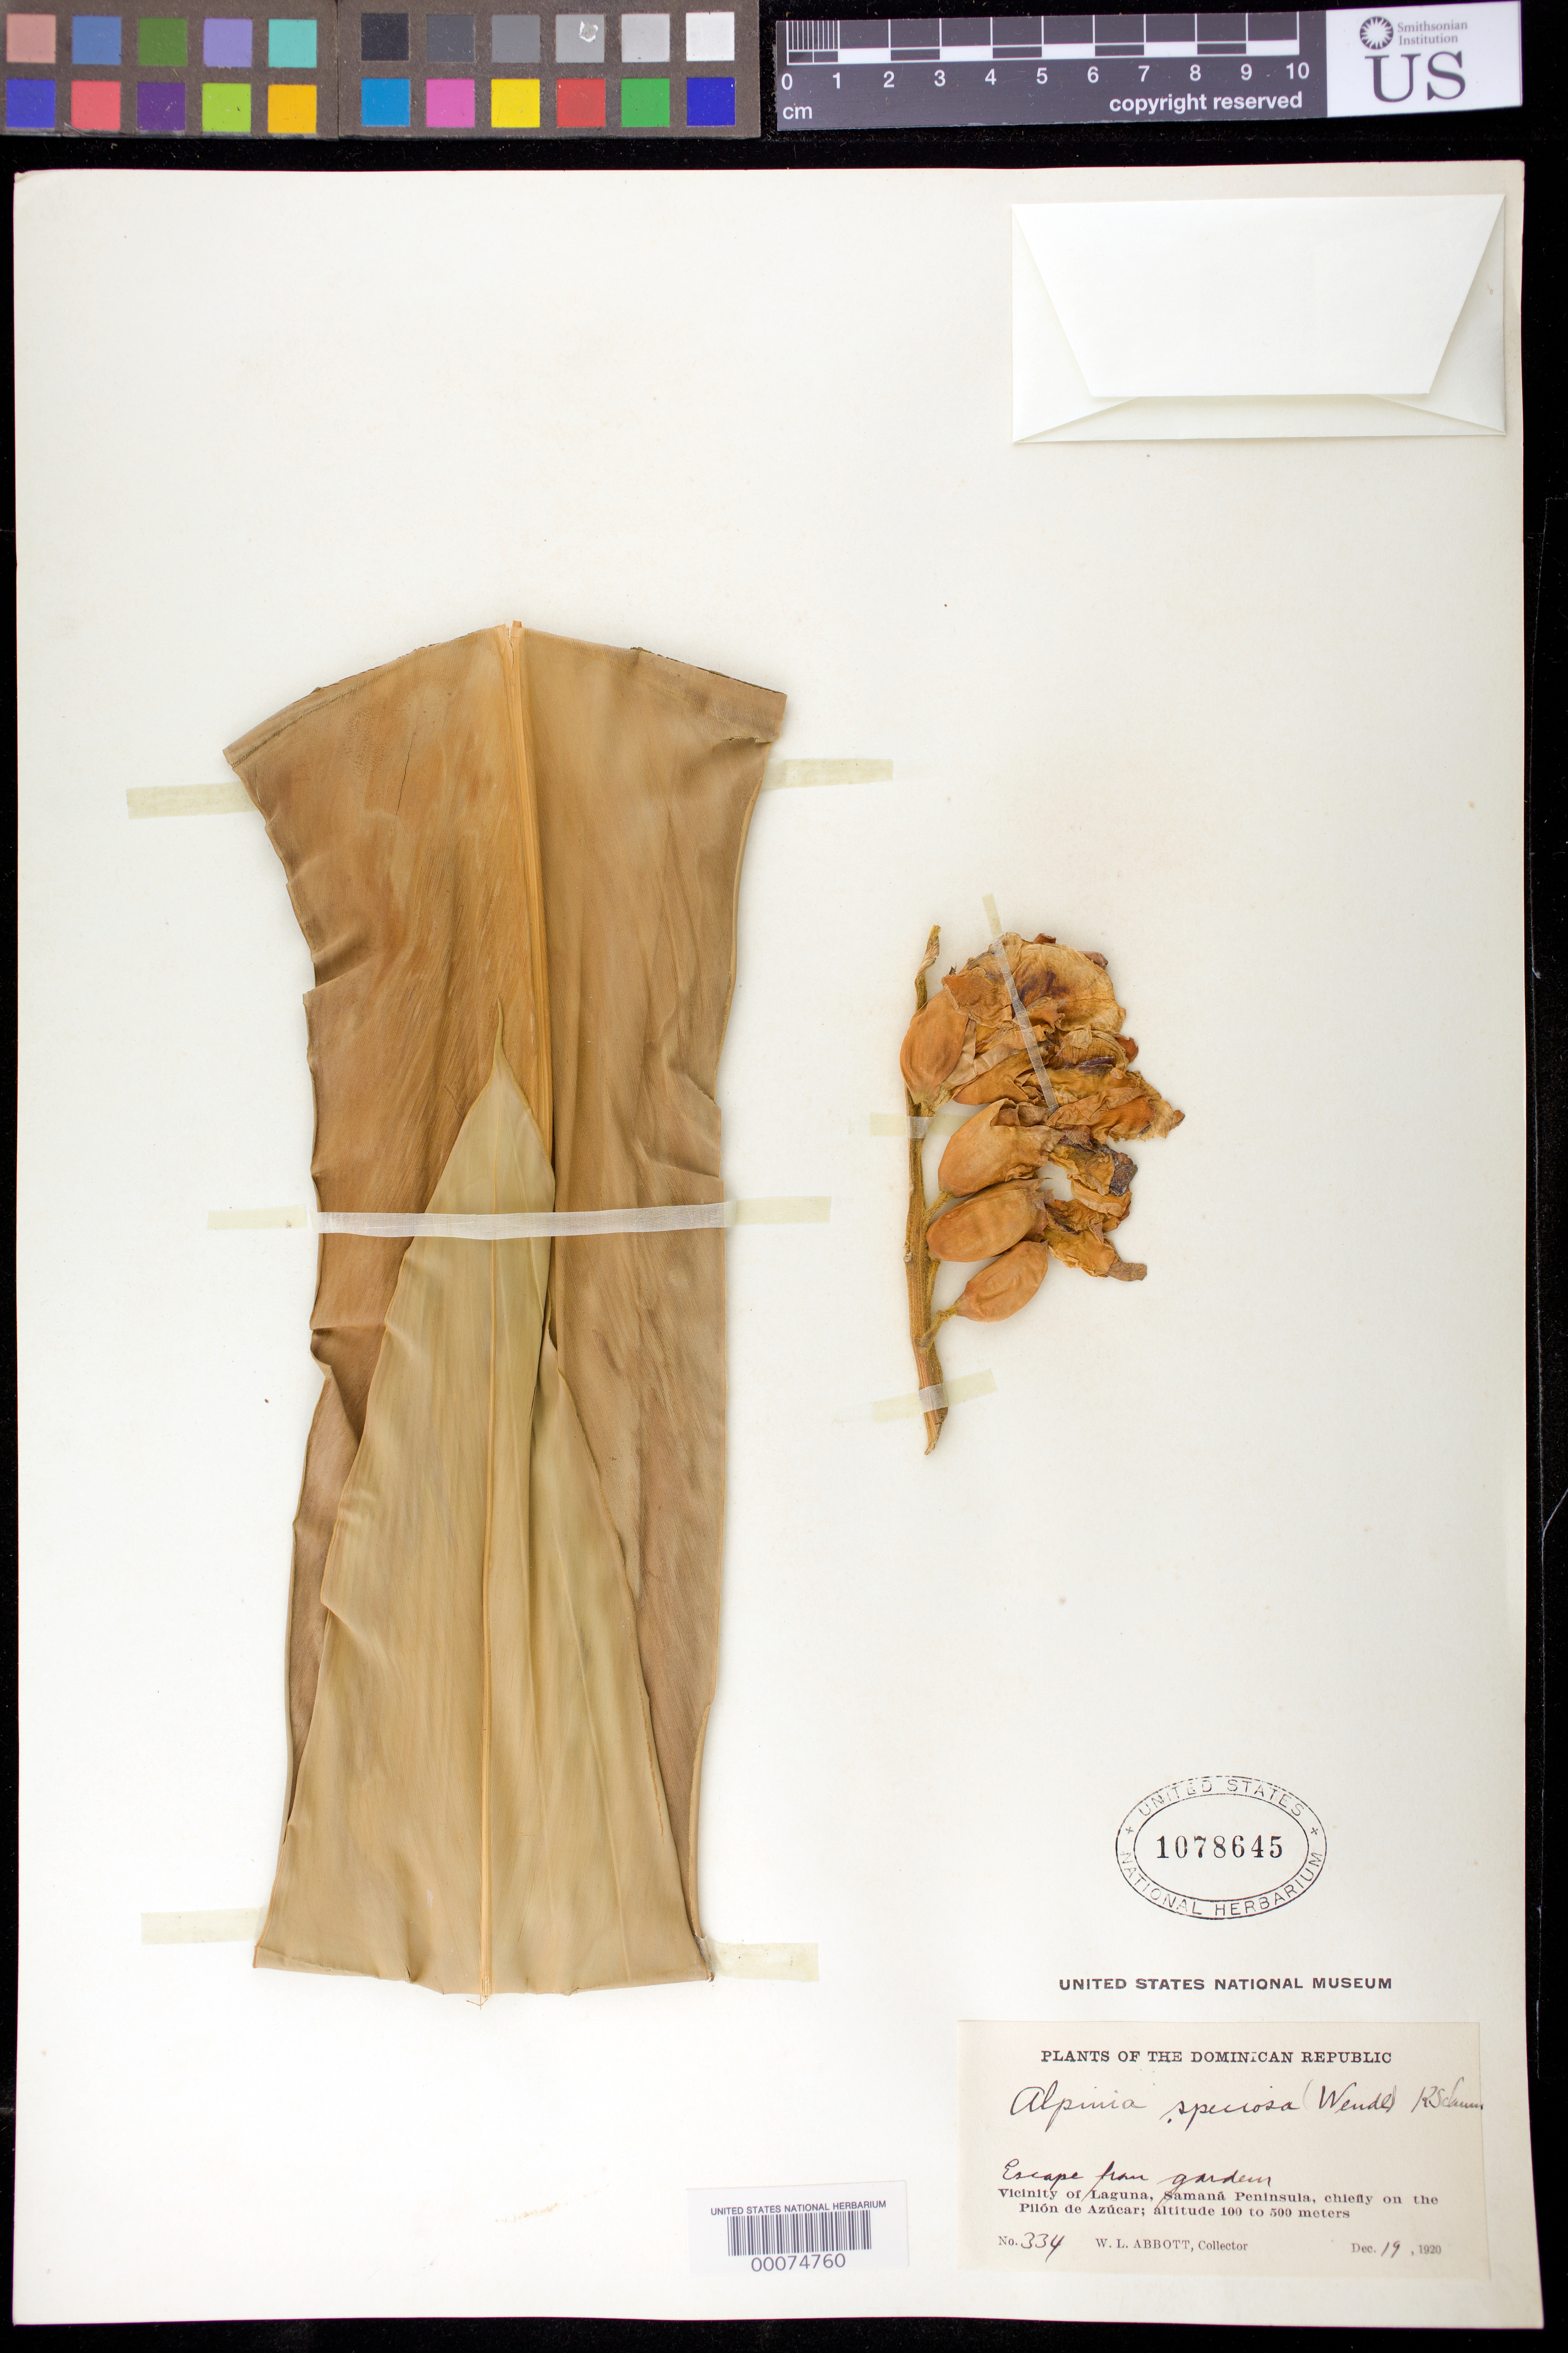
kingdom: Plantae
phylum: Tracheophyta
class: Liliopsida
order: Zingiberales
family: Zingiberaceae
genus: Alpinia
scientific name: Alpinia zerumbet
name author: (Pers.) B.L. Burtt & R.M. Sm.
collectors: W. L. Abbott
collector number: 334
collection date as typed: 19 Dec 1920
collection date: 1920-12-19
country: Dominican Republic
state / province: Samaná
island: Hispaniola Island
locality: Vicinity of laguna, chiefly on the pilon de azucar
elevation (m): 100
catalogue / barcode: US 1078645